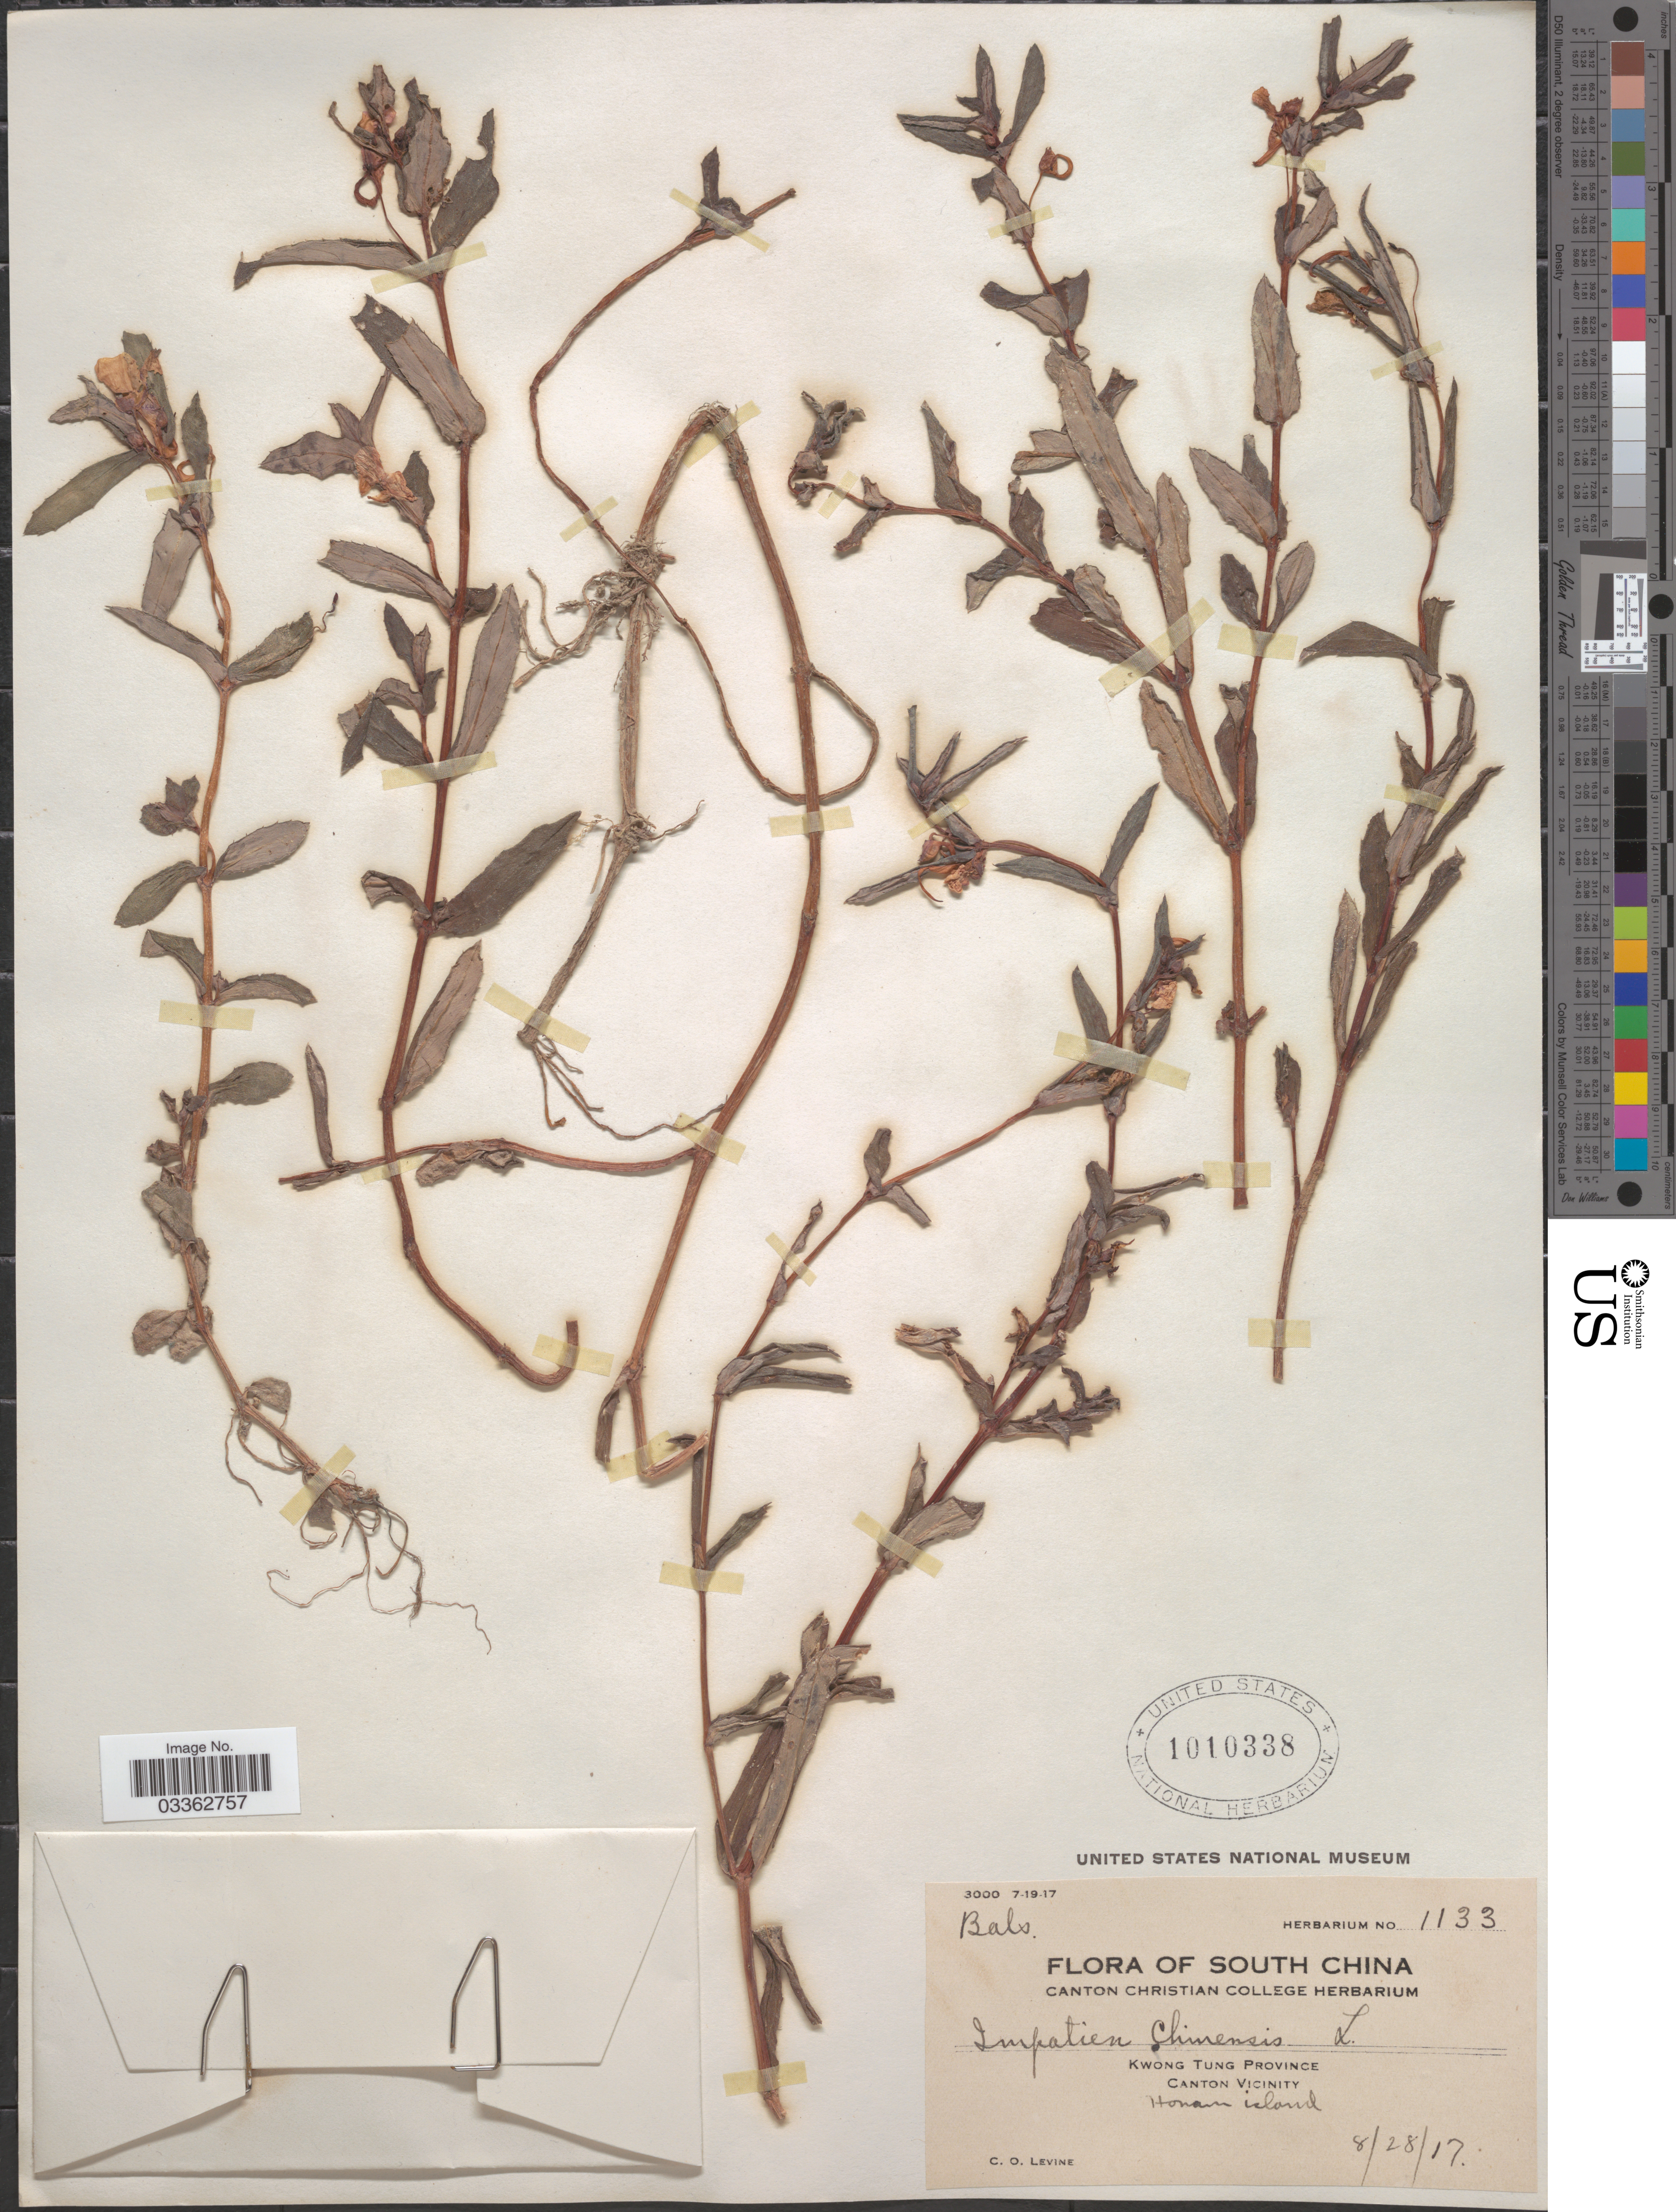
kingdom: Plantae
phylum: Tracheophyta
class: Magnoliopsida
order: Ericales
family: Balsaminaceae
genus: Impatiens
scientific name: Impatiens chinensis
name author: L.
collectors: C. O. Levine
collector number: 1133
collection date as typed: Transcribed d/m/y: 28/8/17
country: China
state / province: Guangdong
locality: Kwong Tung Province, Canton Vicinity. Honam Island.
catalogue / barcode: US 1010338